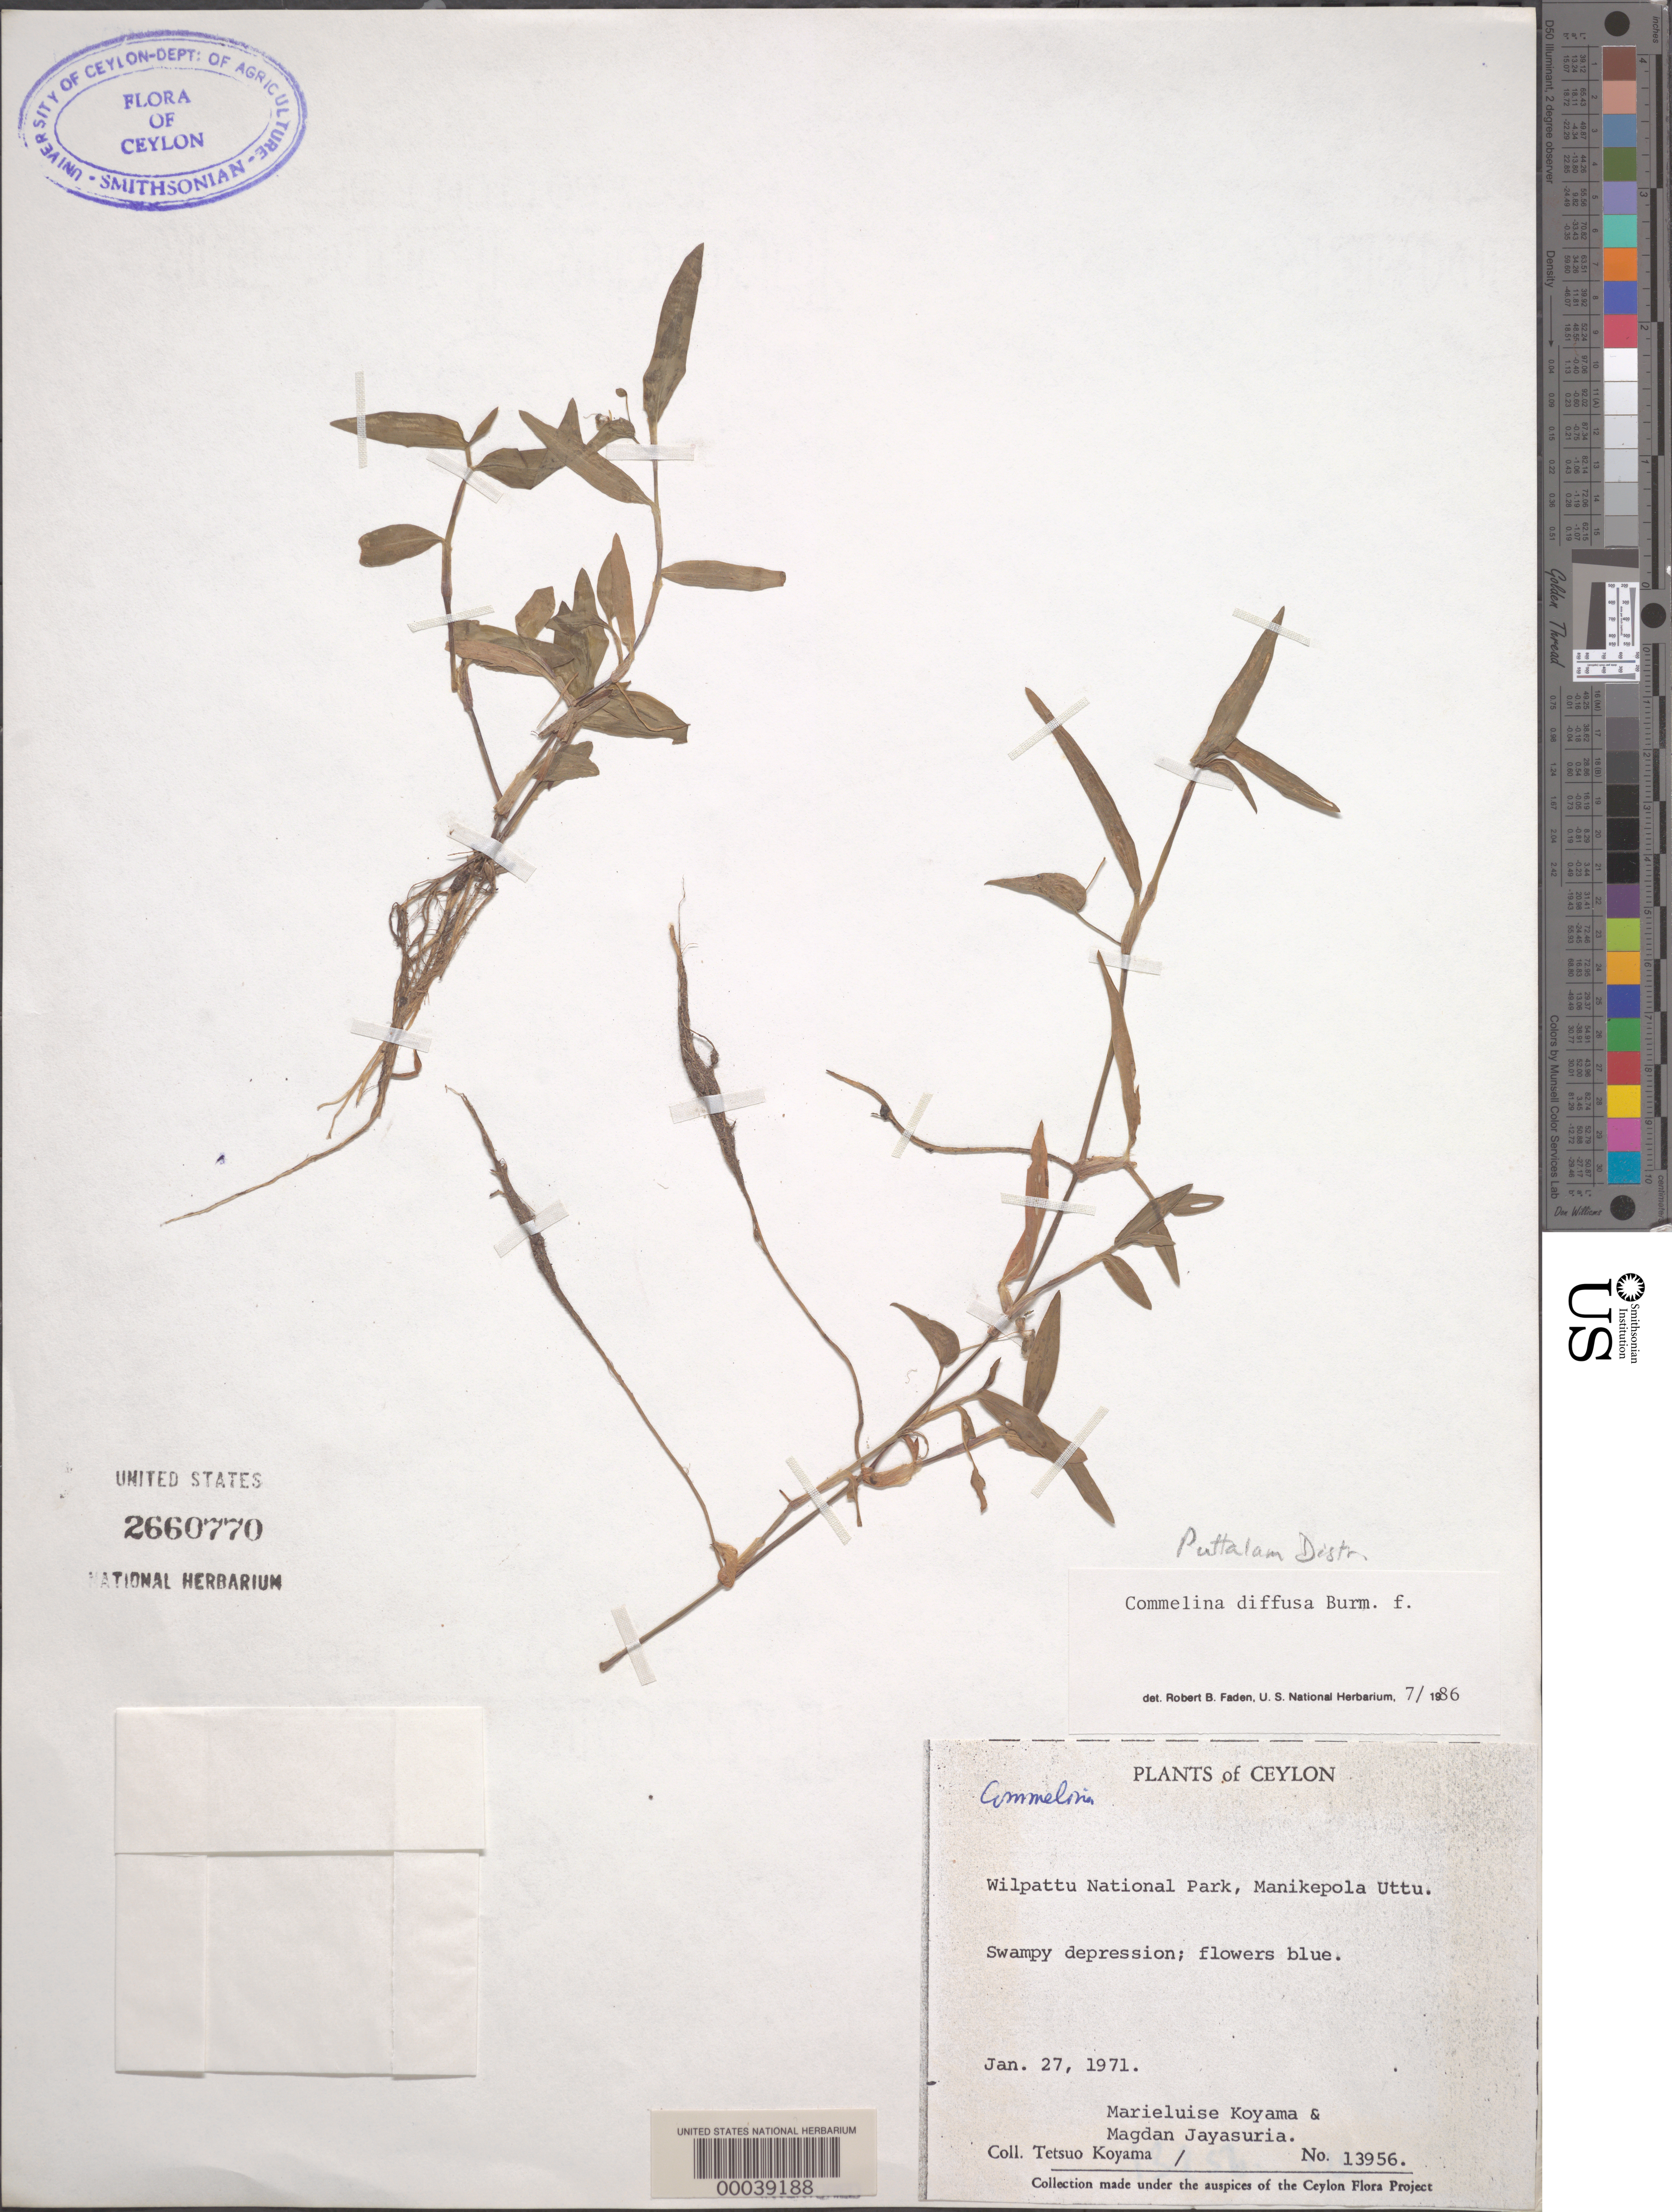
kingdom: Plantae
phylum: Tracheophyta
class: Liliopsida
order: Commelinales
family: Commelinaceae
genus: Commelina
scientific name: Commelina diffusa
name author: Burm. f.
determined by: Faden, Robert B., (US), Smithsonian Institution - National Museum of Natural History (UNITED STATES)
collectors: T. Koyama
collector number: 13856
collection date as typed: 27 Jan 1971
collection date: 1971-01-27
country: Sri Lanka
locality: Wilpattu national park, manikepola uttu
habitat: Swampy depression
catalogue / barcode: US 2660770